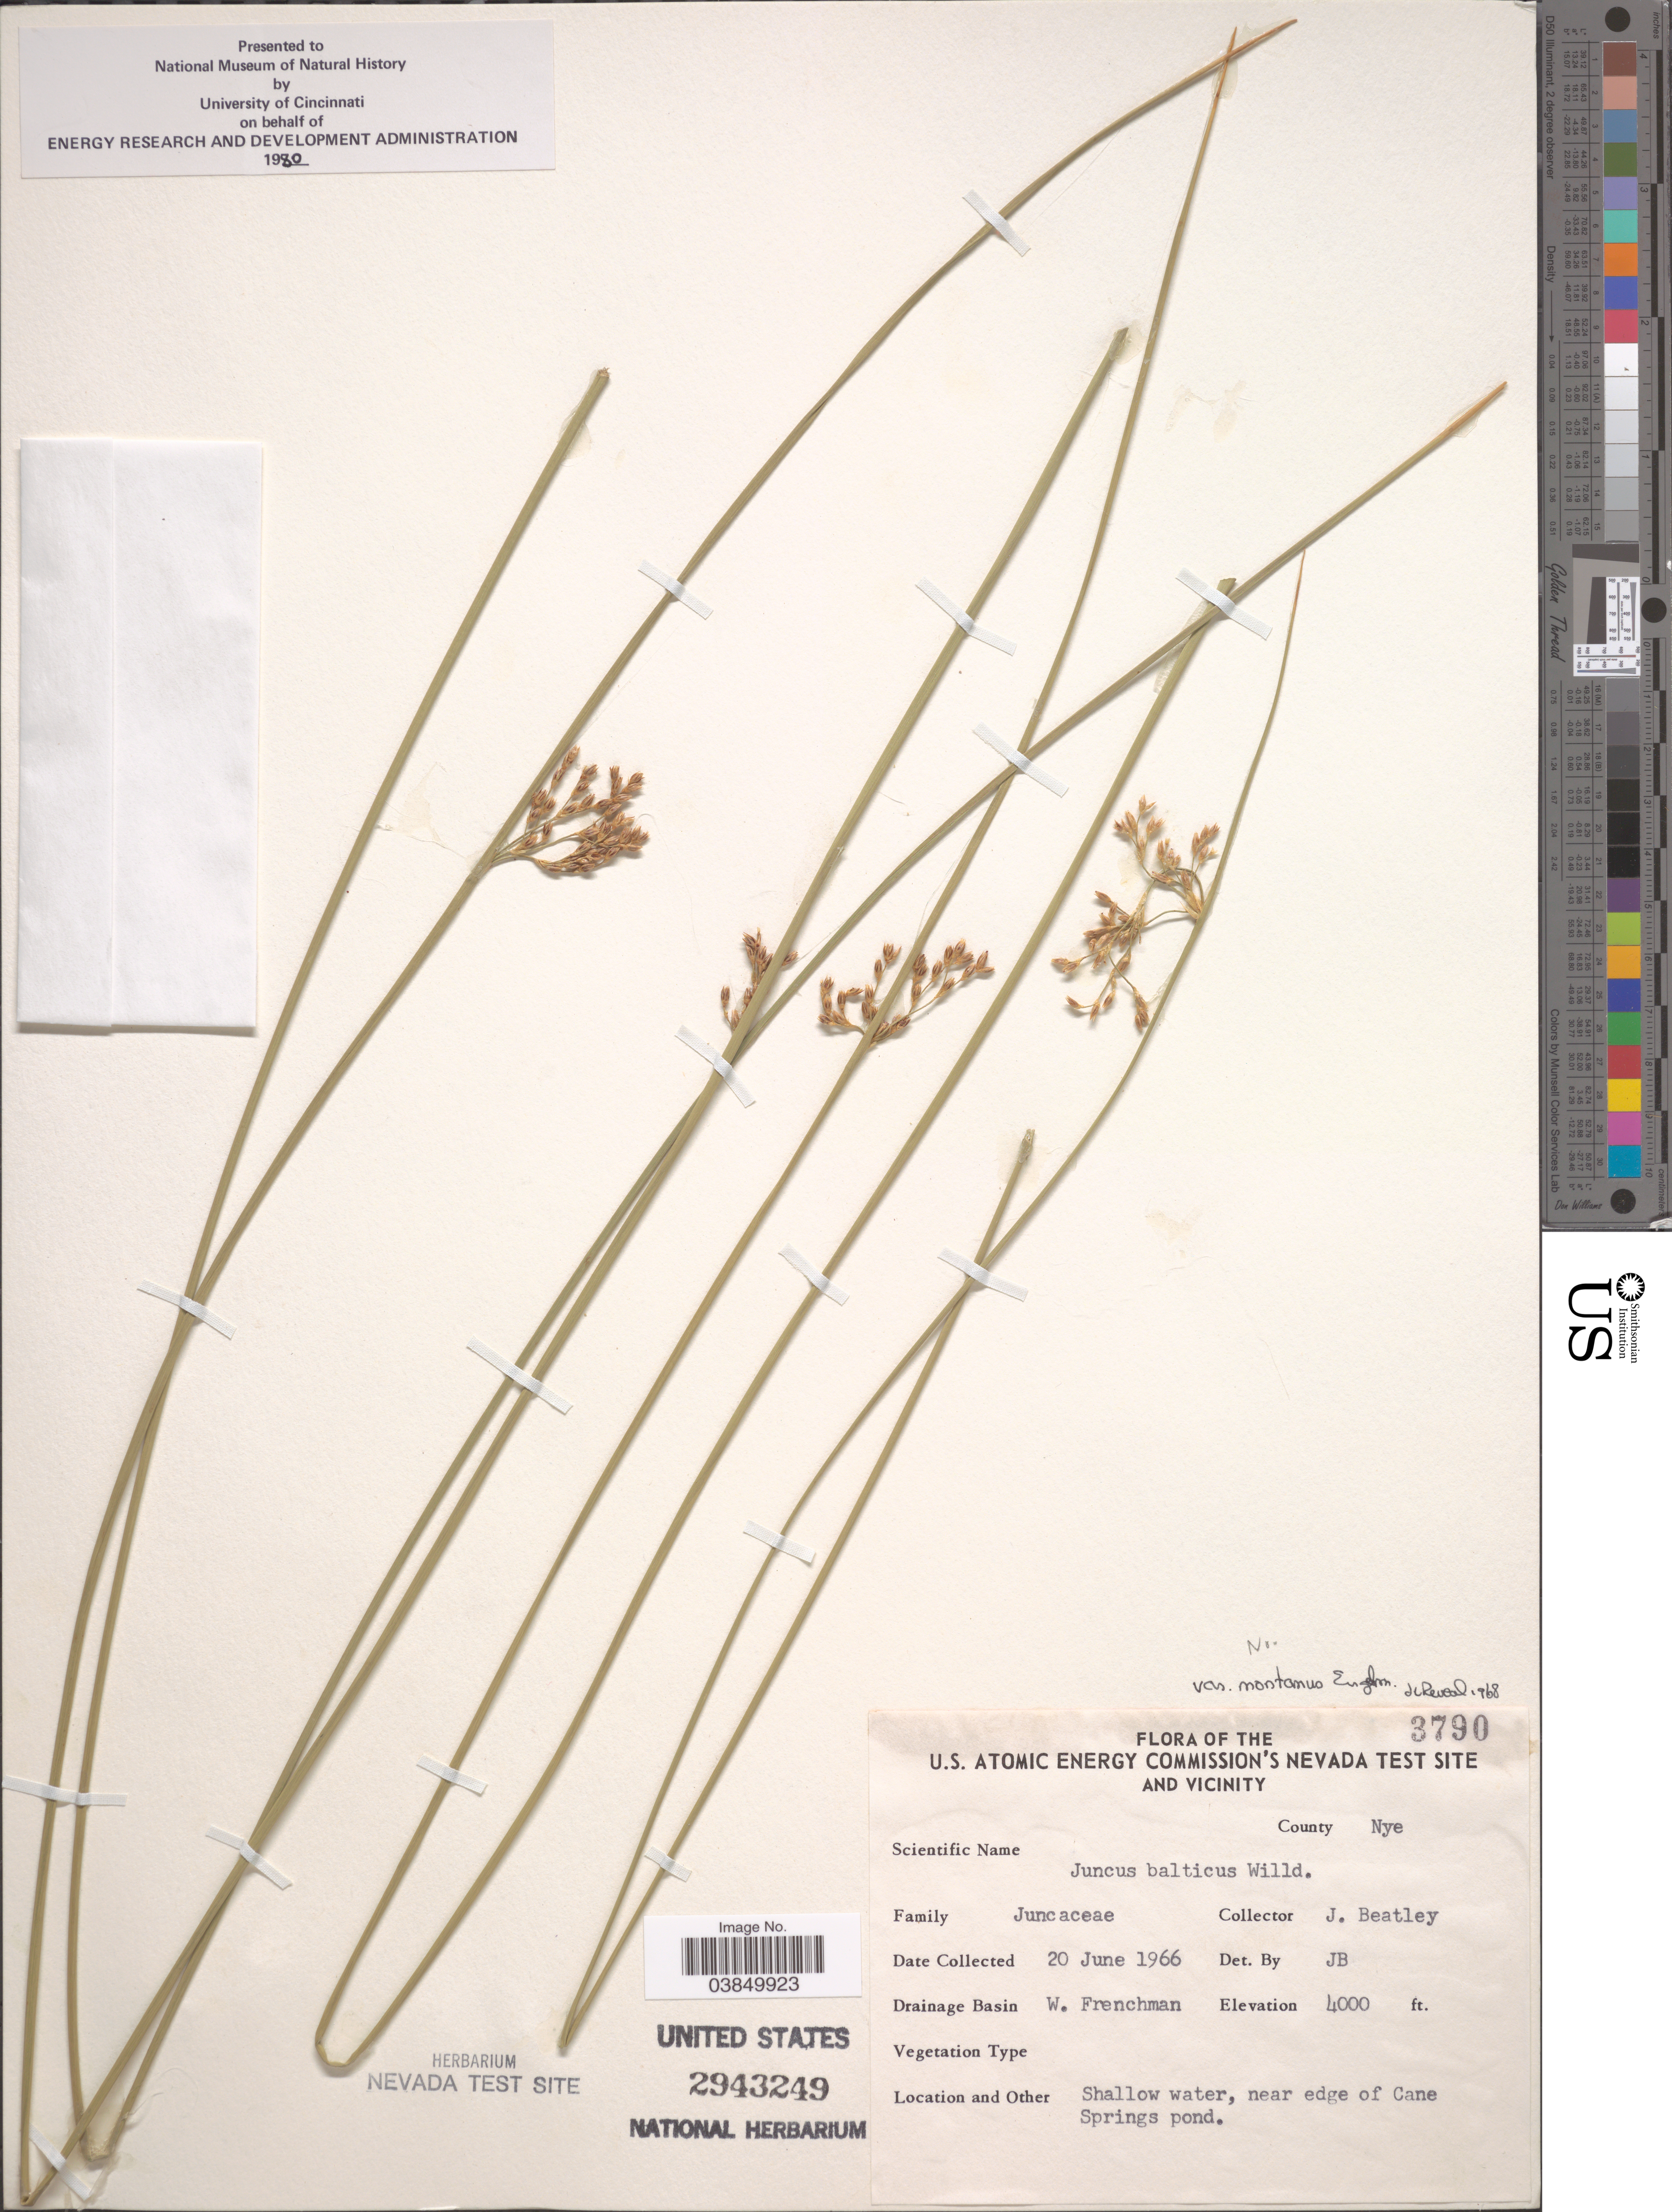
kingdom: Plantae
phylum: Tracheophyta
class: Liliopsida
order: Poales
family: Juncaceae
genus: Juncus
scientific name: Juncus balticus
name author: Willd.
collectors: J. C. Beatley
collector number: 3790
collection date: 1966-06-20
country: United States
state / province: Nevada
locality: U.S. Atomic Energy Commission's Nevada Test Site and vicinity. County Nye. Drainage Basin W. Frenchman. Shallow water, near edge of Cane Springs pond.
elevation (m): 1219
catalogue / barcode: US 2943249